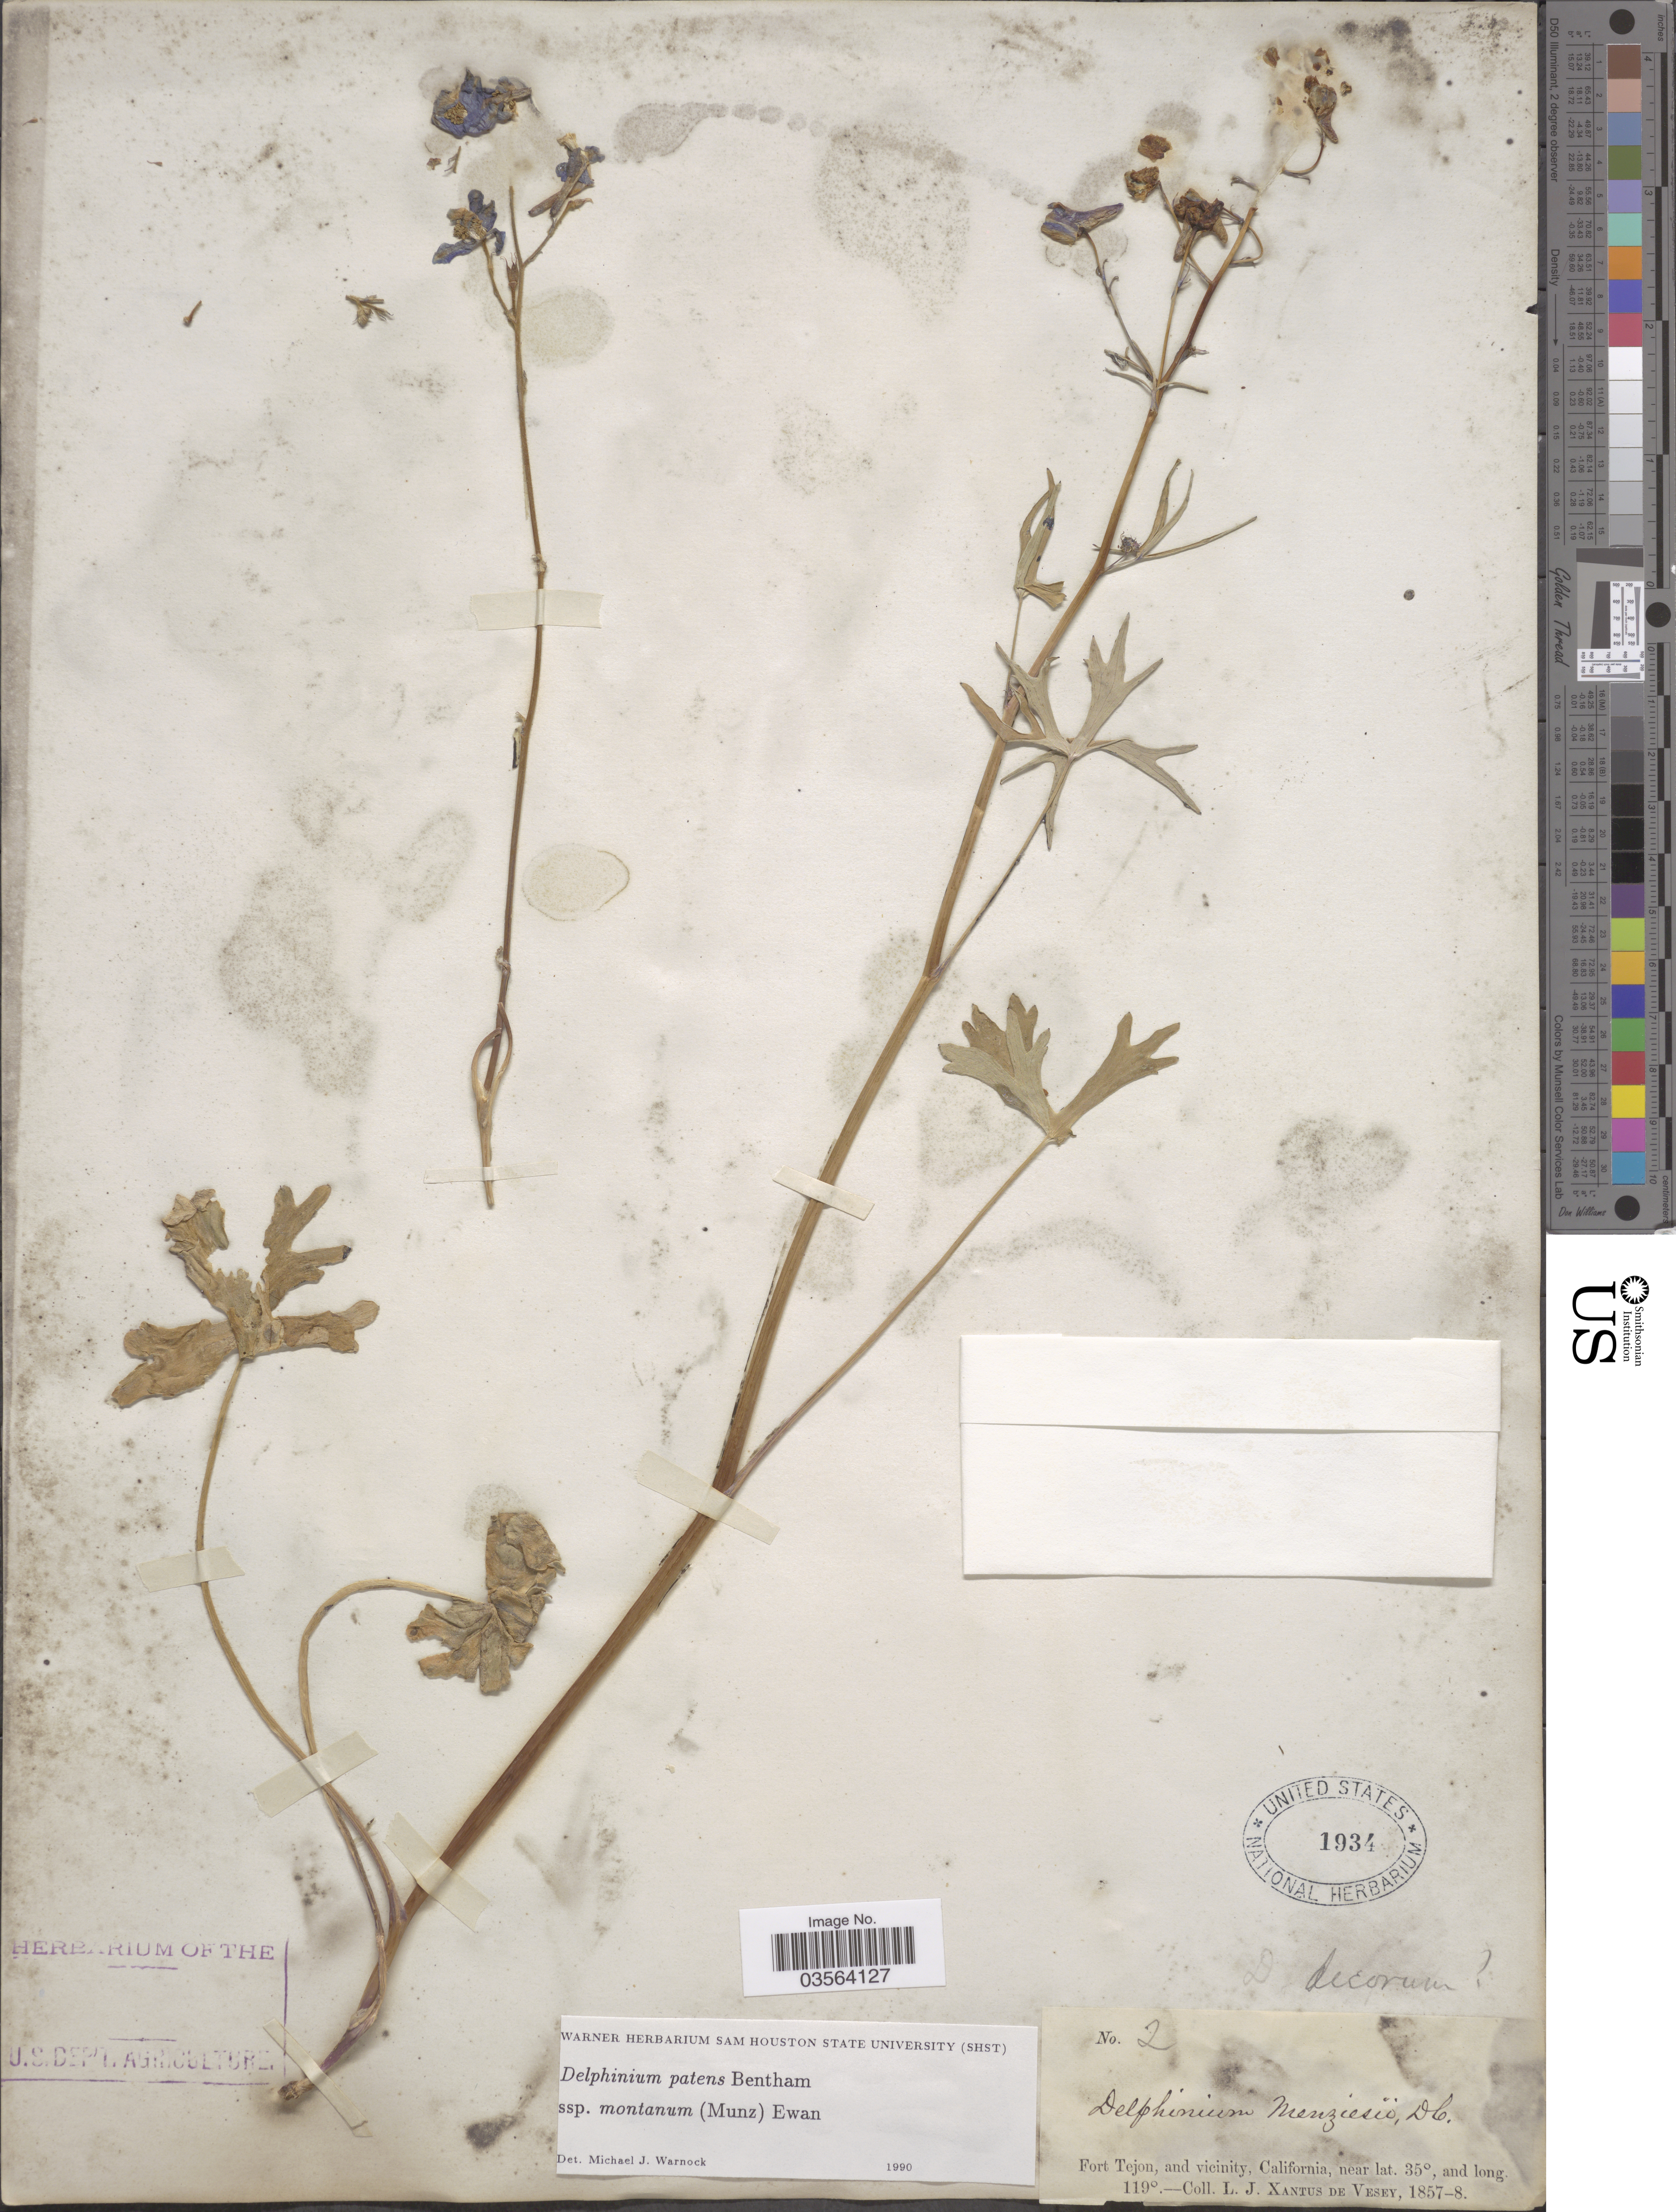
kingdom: Plantae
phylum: Tracheophyta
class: Magnoliopsida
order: Ranunculales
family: Ranunculaceae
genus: Delphinium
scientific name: Delphinium patens subsp. montanum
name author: (Munz) Ewan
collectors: L. Xantus de Vesey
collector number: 2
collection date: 1857/1888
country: United States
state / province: California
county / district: Kern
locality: Fort Tejon, and vicinity.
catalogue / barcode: US 1934